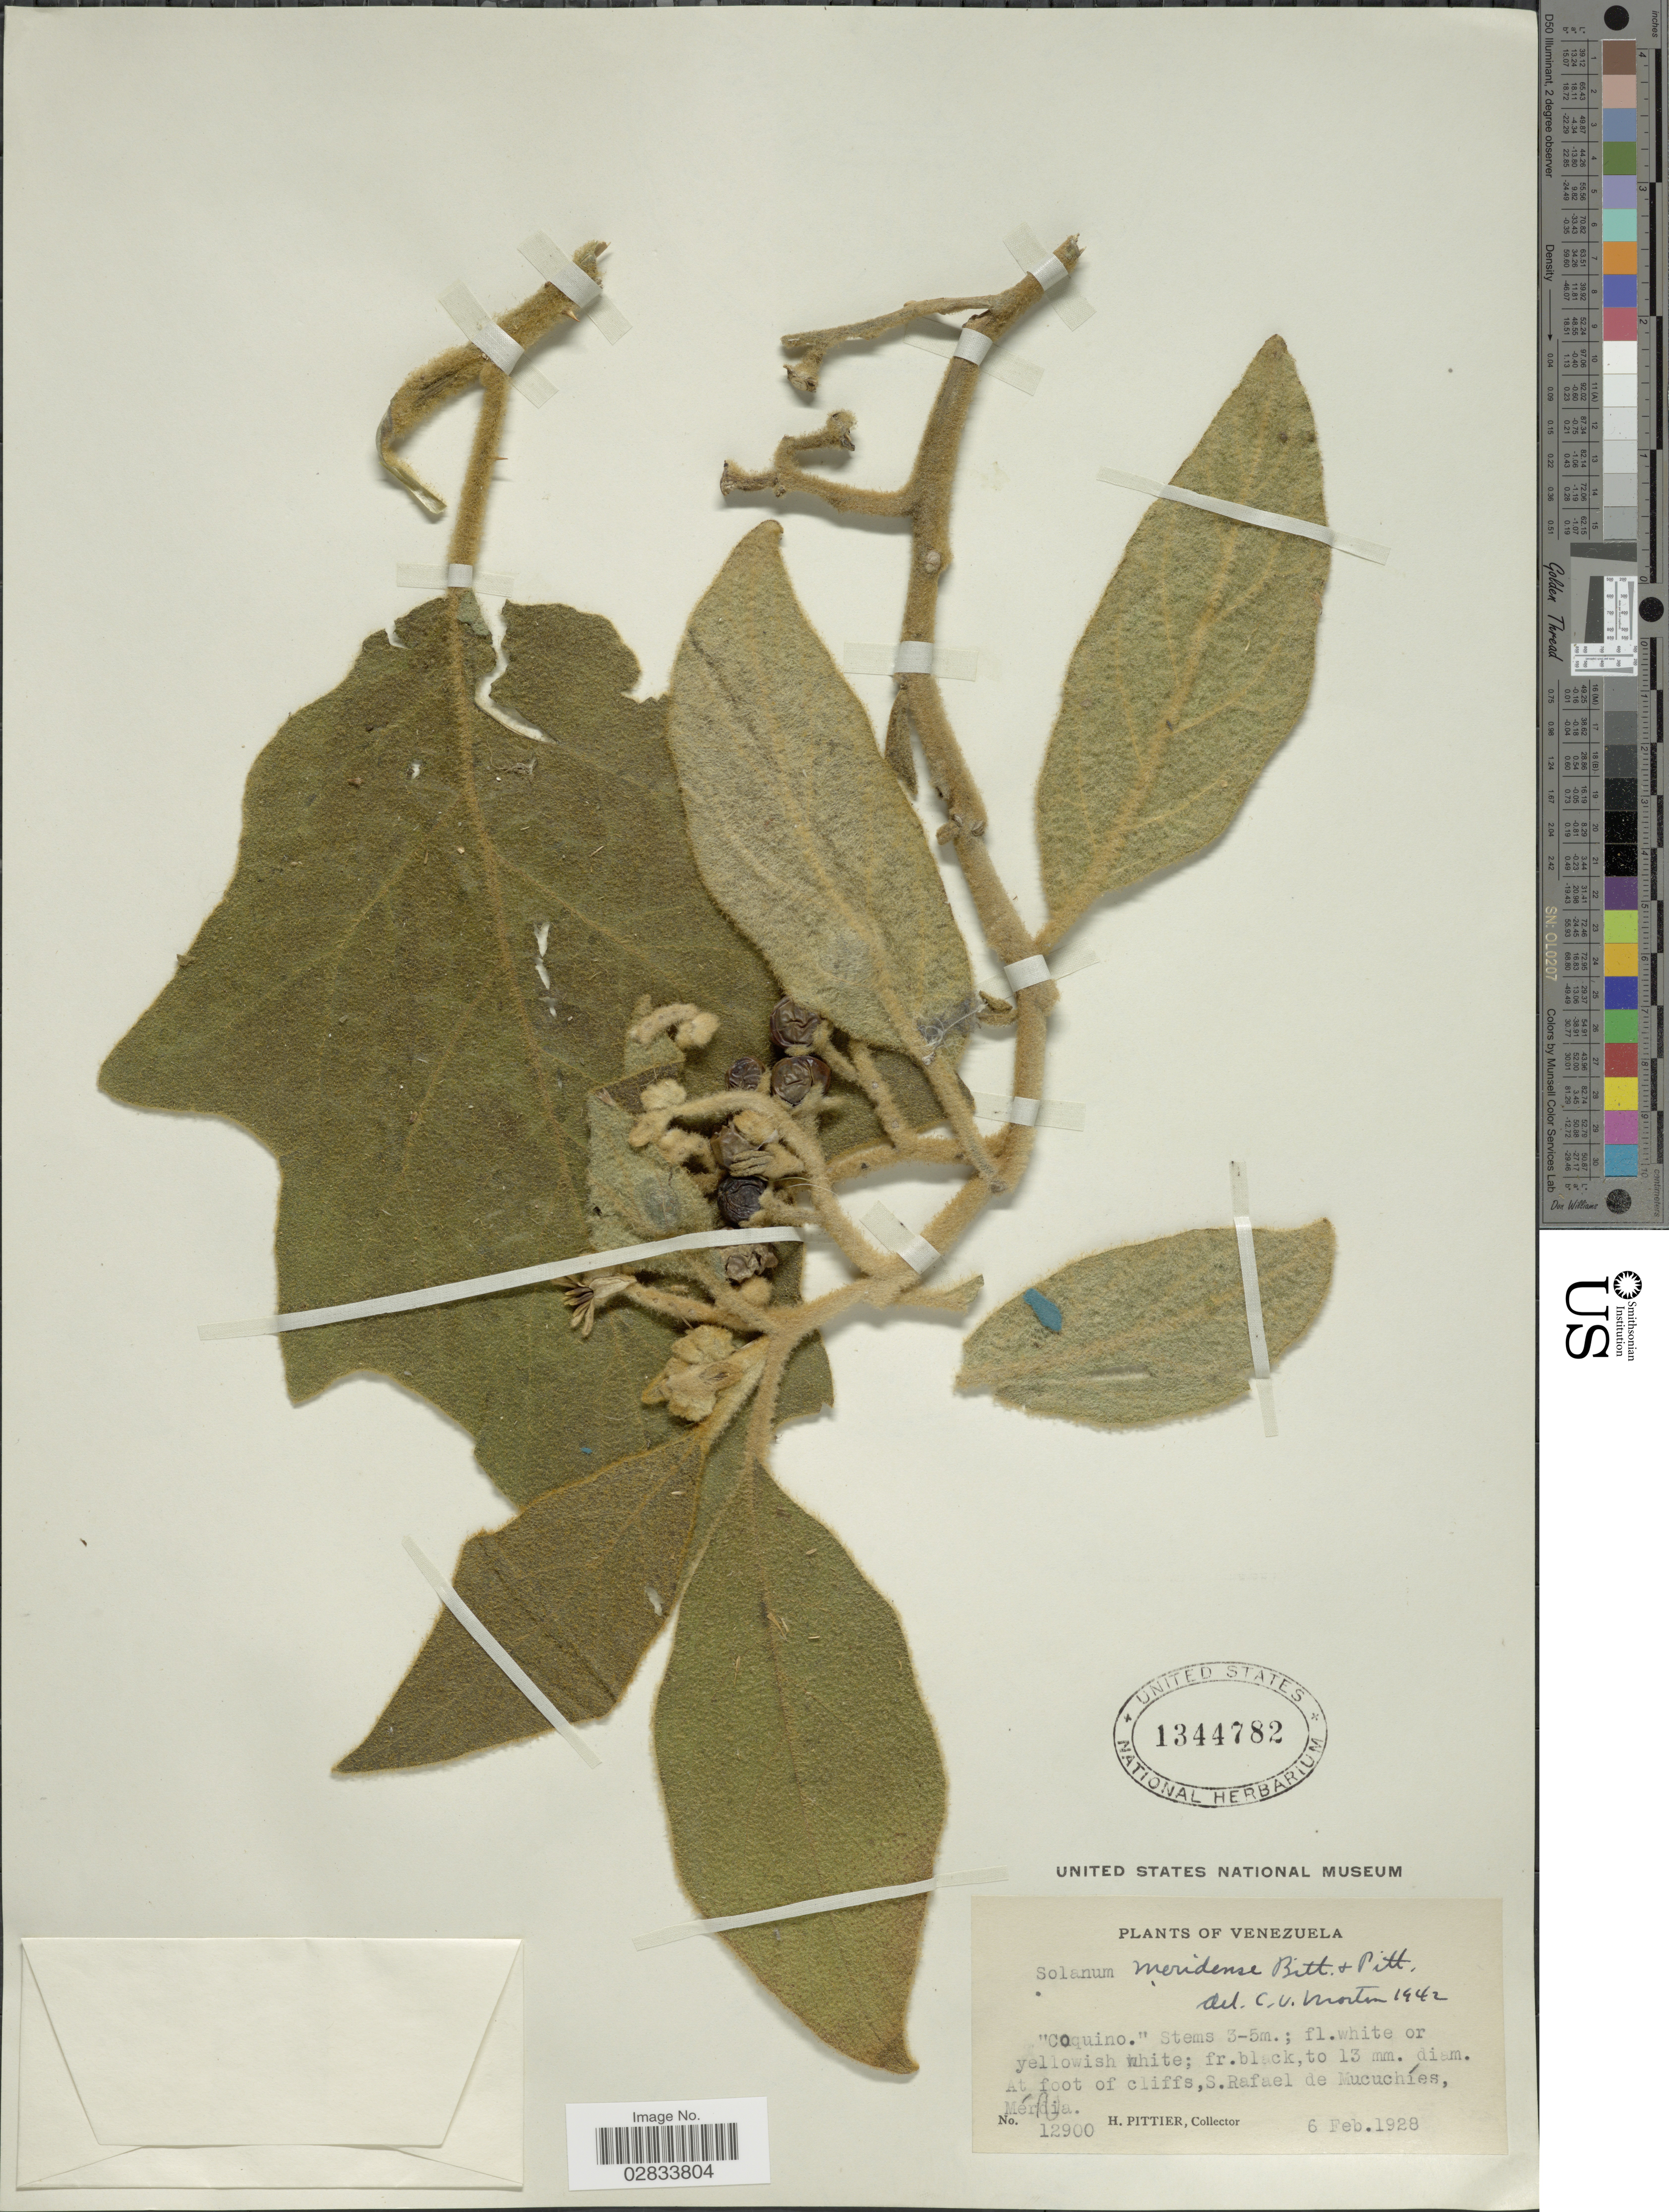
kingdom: Plantae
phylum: Tracheophyta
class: Magnoliopsida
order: Solanales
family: Solanaceae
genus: Solanum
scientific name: Solanum meridense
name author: Bitter & Pittier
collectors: H. F. Pittier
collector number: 12900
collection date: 1928-02-06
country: Venezuela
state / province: Mérida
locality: At foot of cliffs, S. Rafael de Mucuchíes, Mérida.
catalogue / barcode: US 1344782